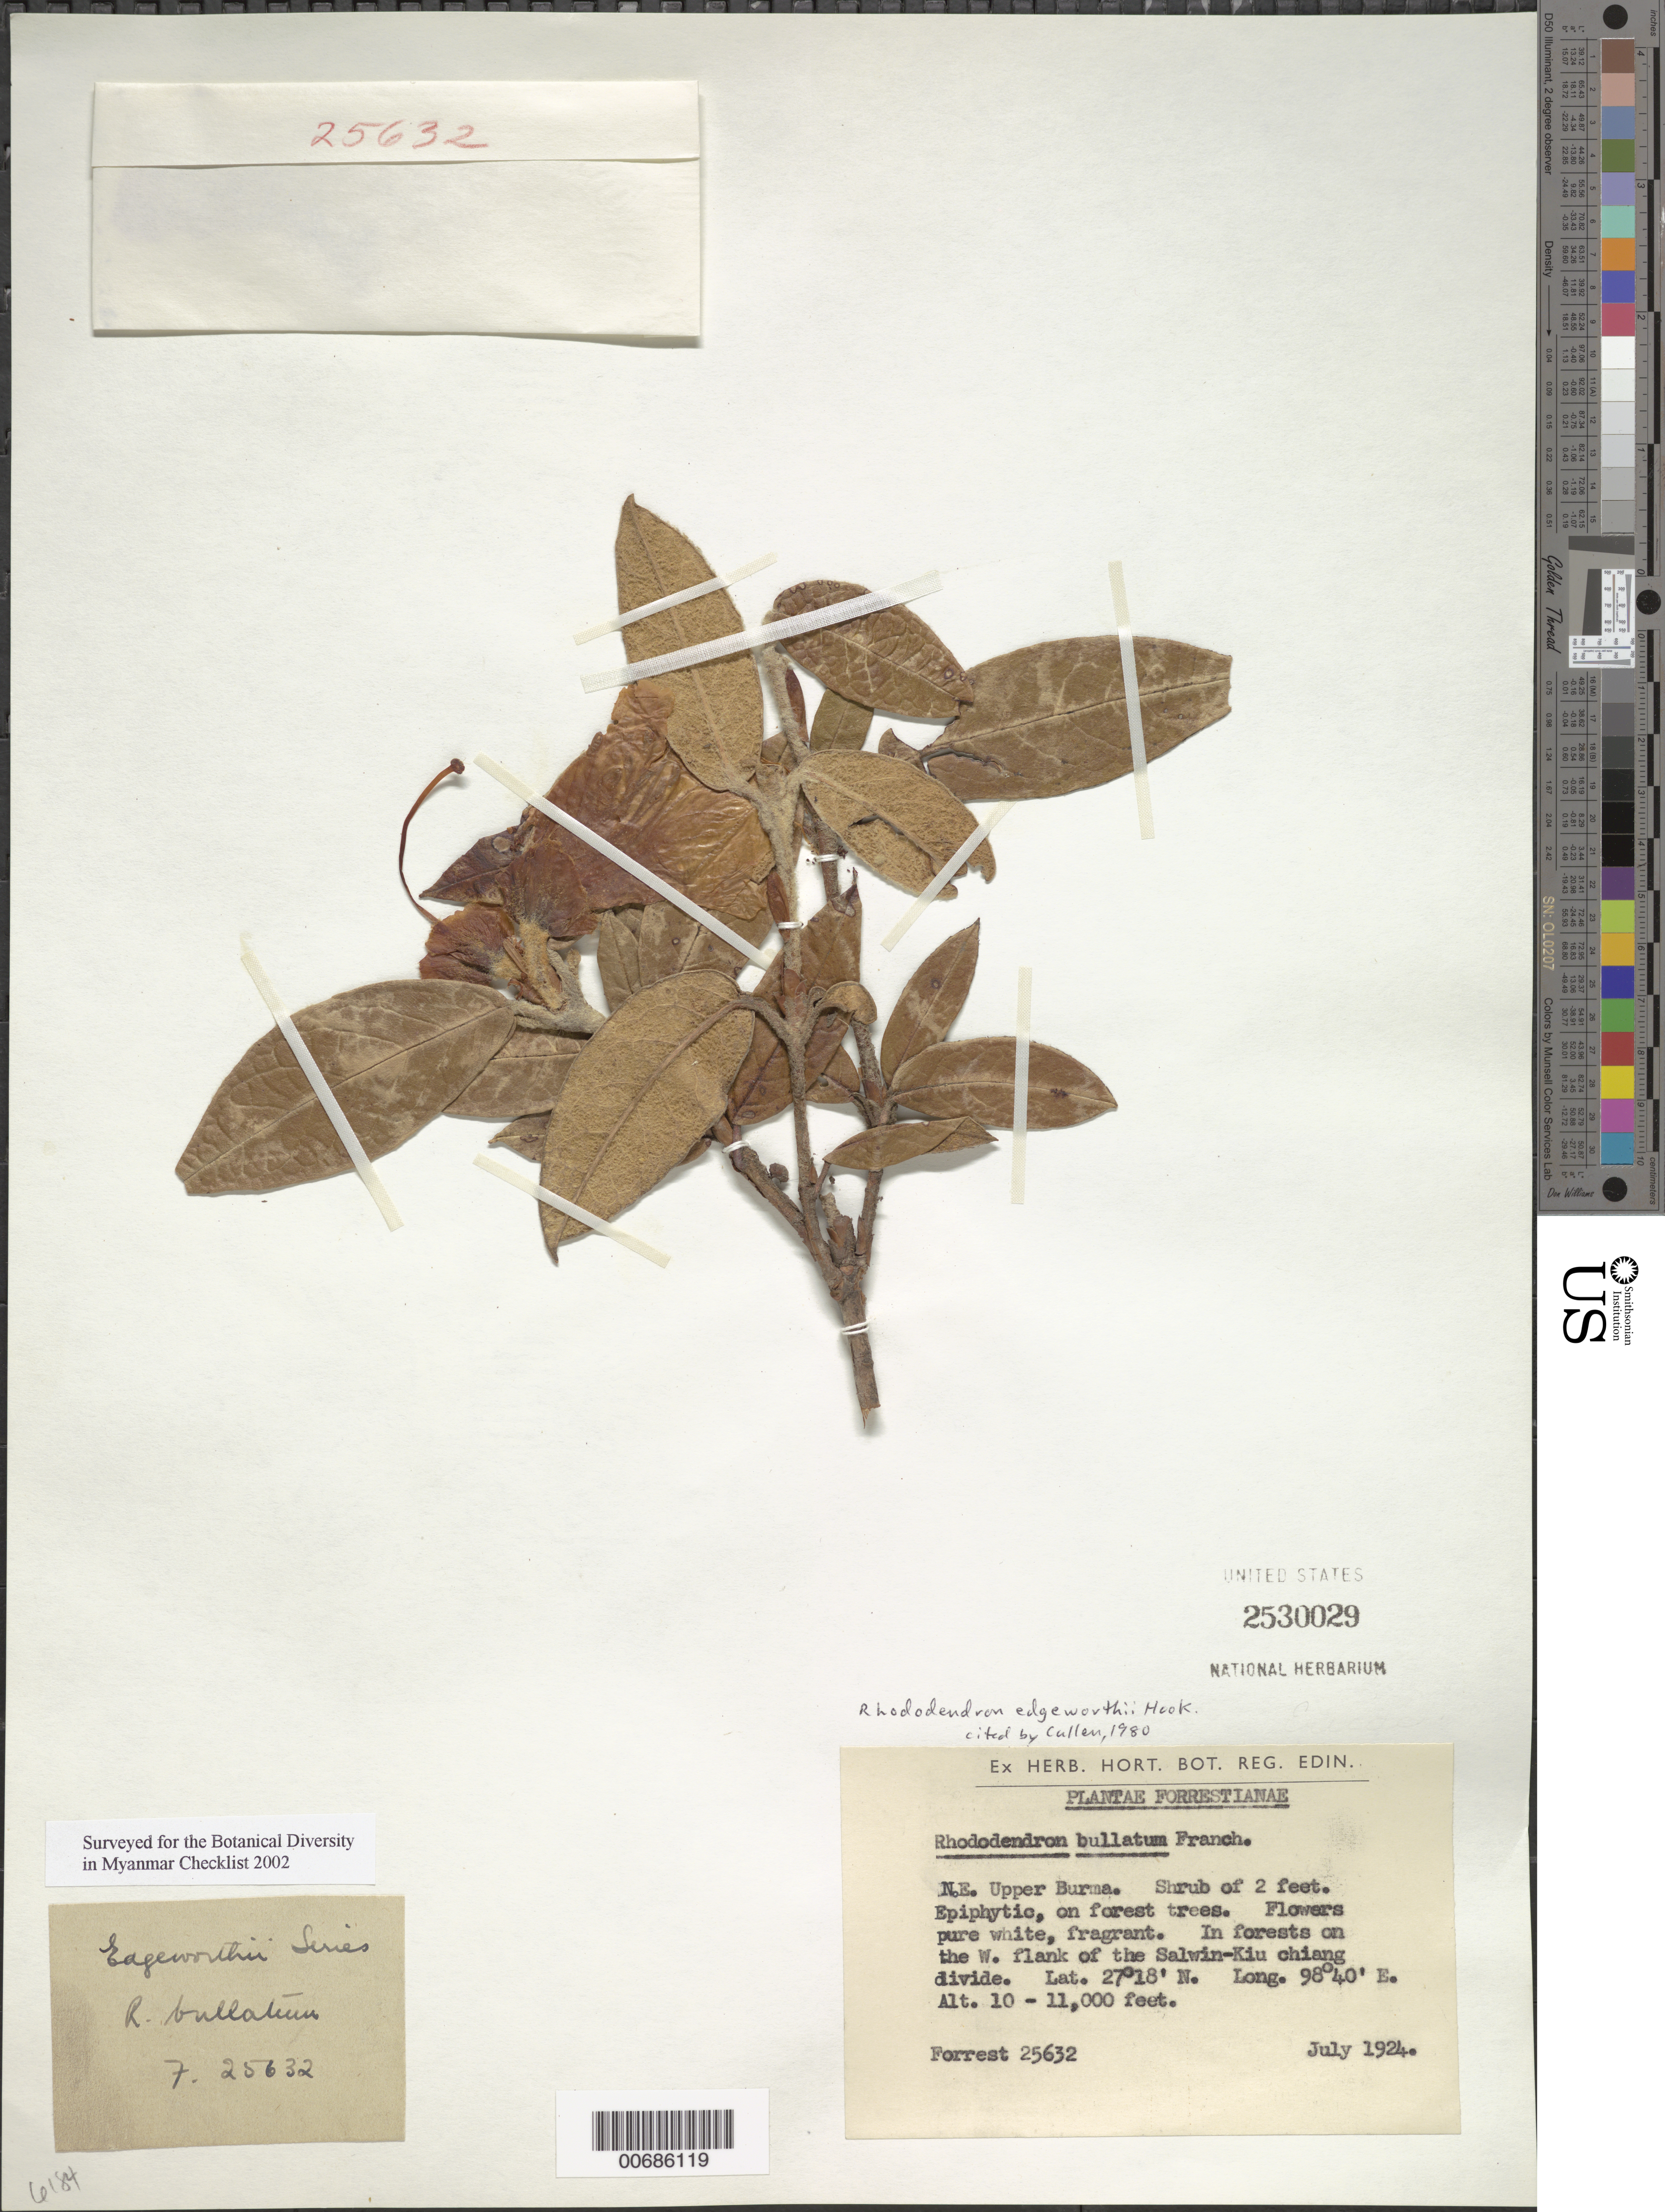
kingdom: Plantae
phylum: Tracheophyta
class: Magnoliopsida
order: Ericales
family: Ericaceae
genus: Rhododendron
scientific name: Rhododendron edgeworthii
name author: Hook.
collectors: G. Forrest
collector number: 25632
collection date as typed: Jul 1924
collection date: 1924-07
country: Myanmar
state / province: Kachin (?)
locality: Salwin-Kiu Chiang Divide, W flank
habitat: Forest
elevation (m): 3048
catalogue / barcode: US 2530029